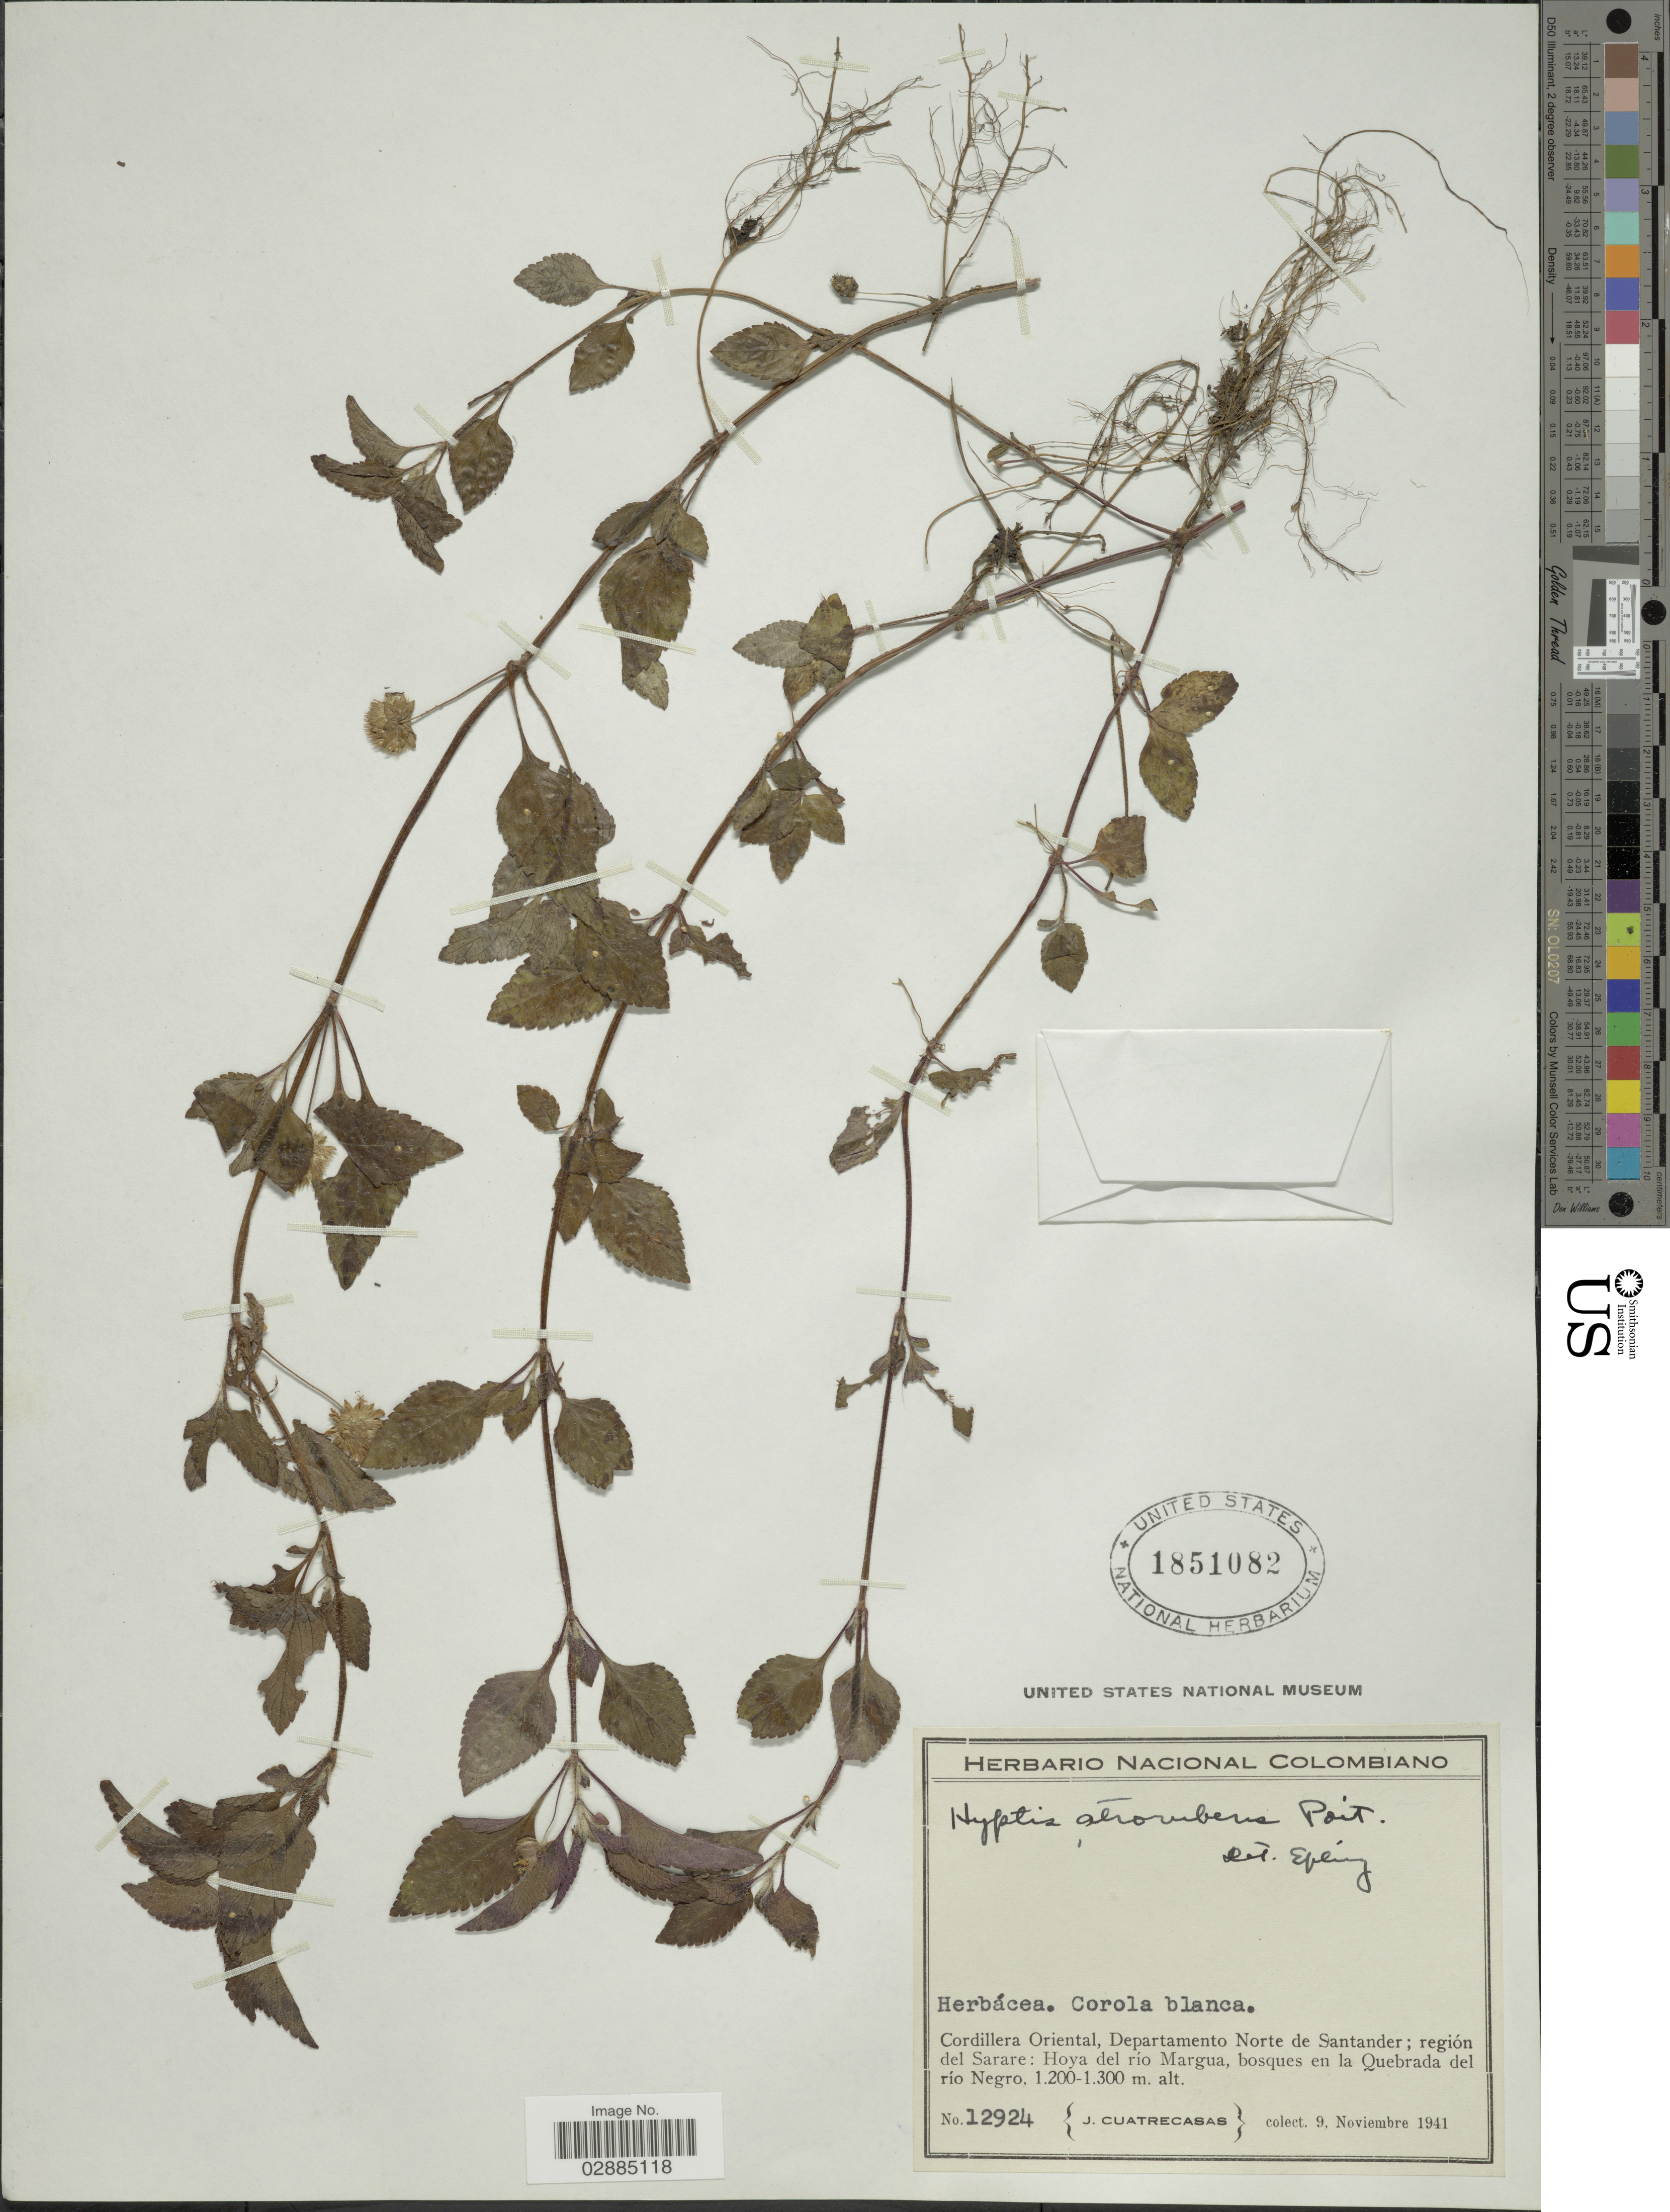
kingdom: Plantae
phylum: Tracheophyta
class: Magnoliopsida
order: Lamiales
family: Lamiaceae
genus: Hyptis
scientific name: Hyptis atrorubens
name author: Poit.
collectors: J. Cuatrecasas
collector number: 12924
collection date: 1941-11-09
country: Colombia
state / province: Norte de Santander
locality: Cordillera Oriental, Departamento Norte de Santander, región del Sarare, Hoya del río Margua, bosques en la Quebrada del río Negro.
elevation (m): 1200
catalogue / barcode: US 1851082